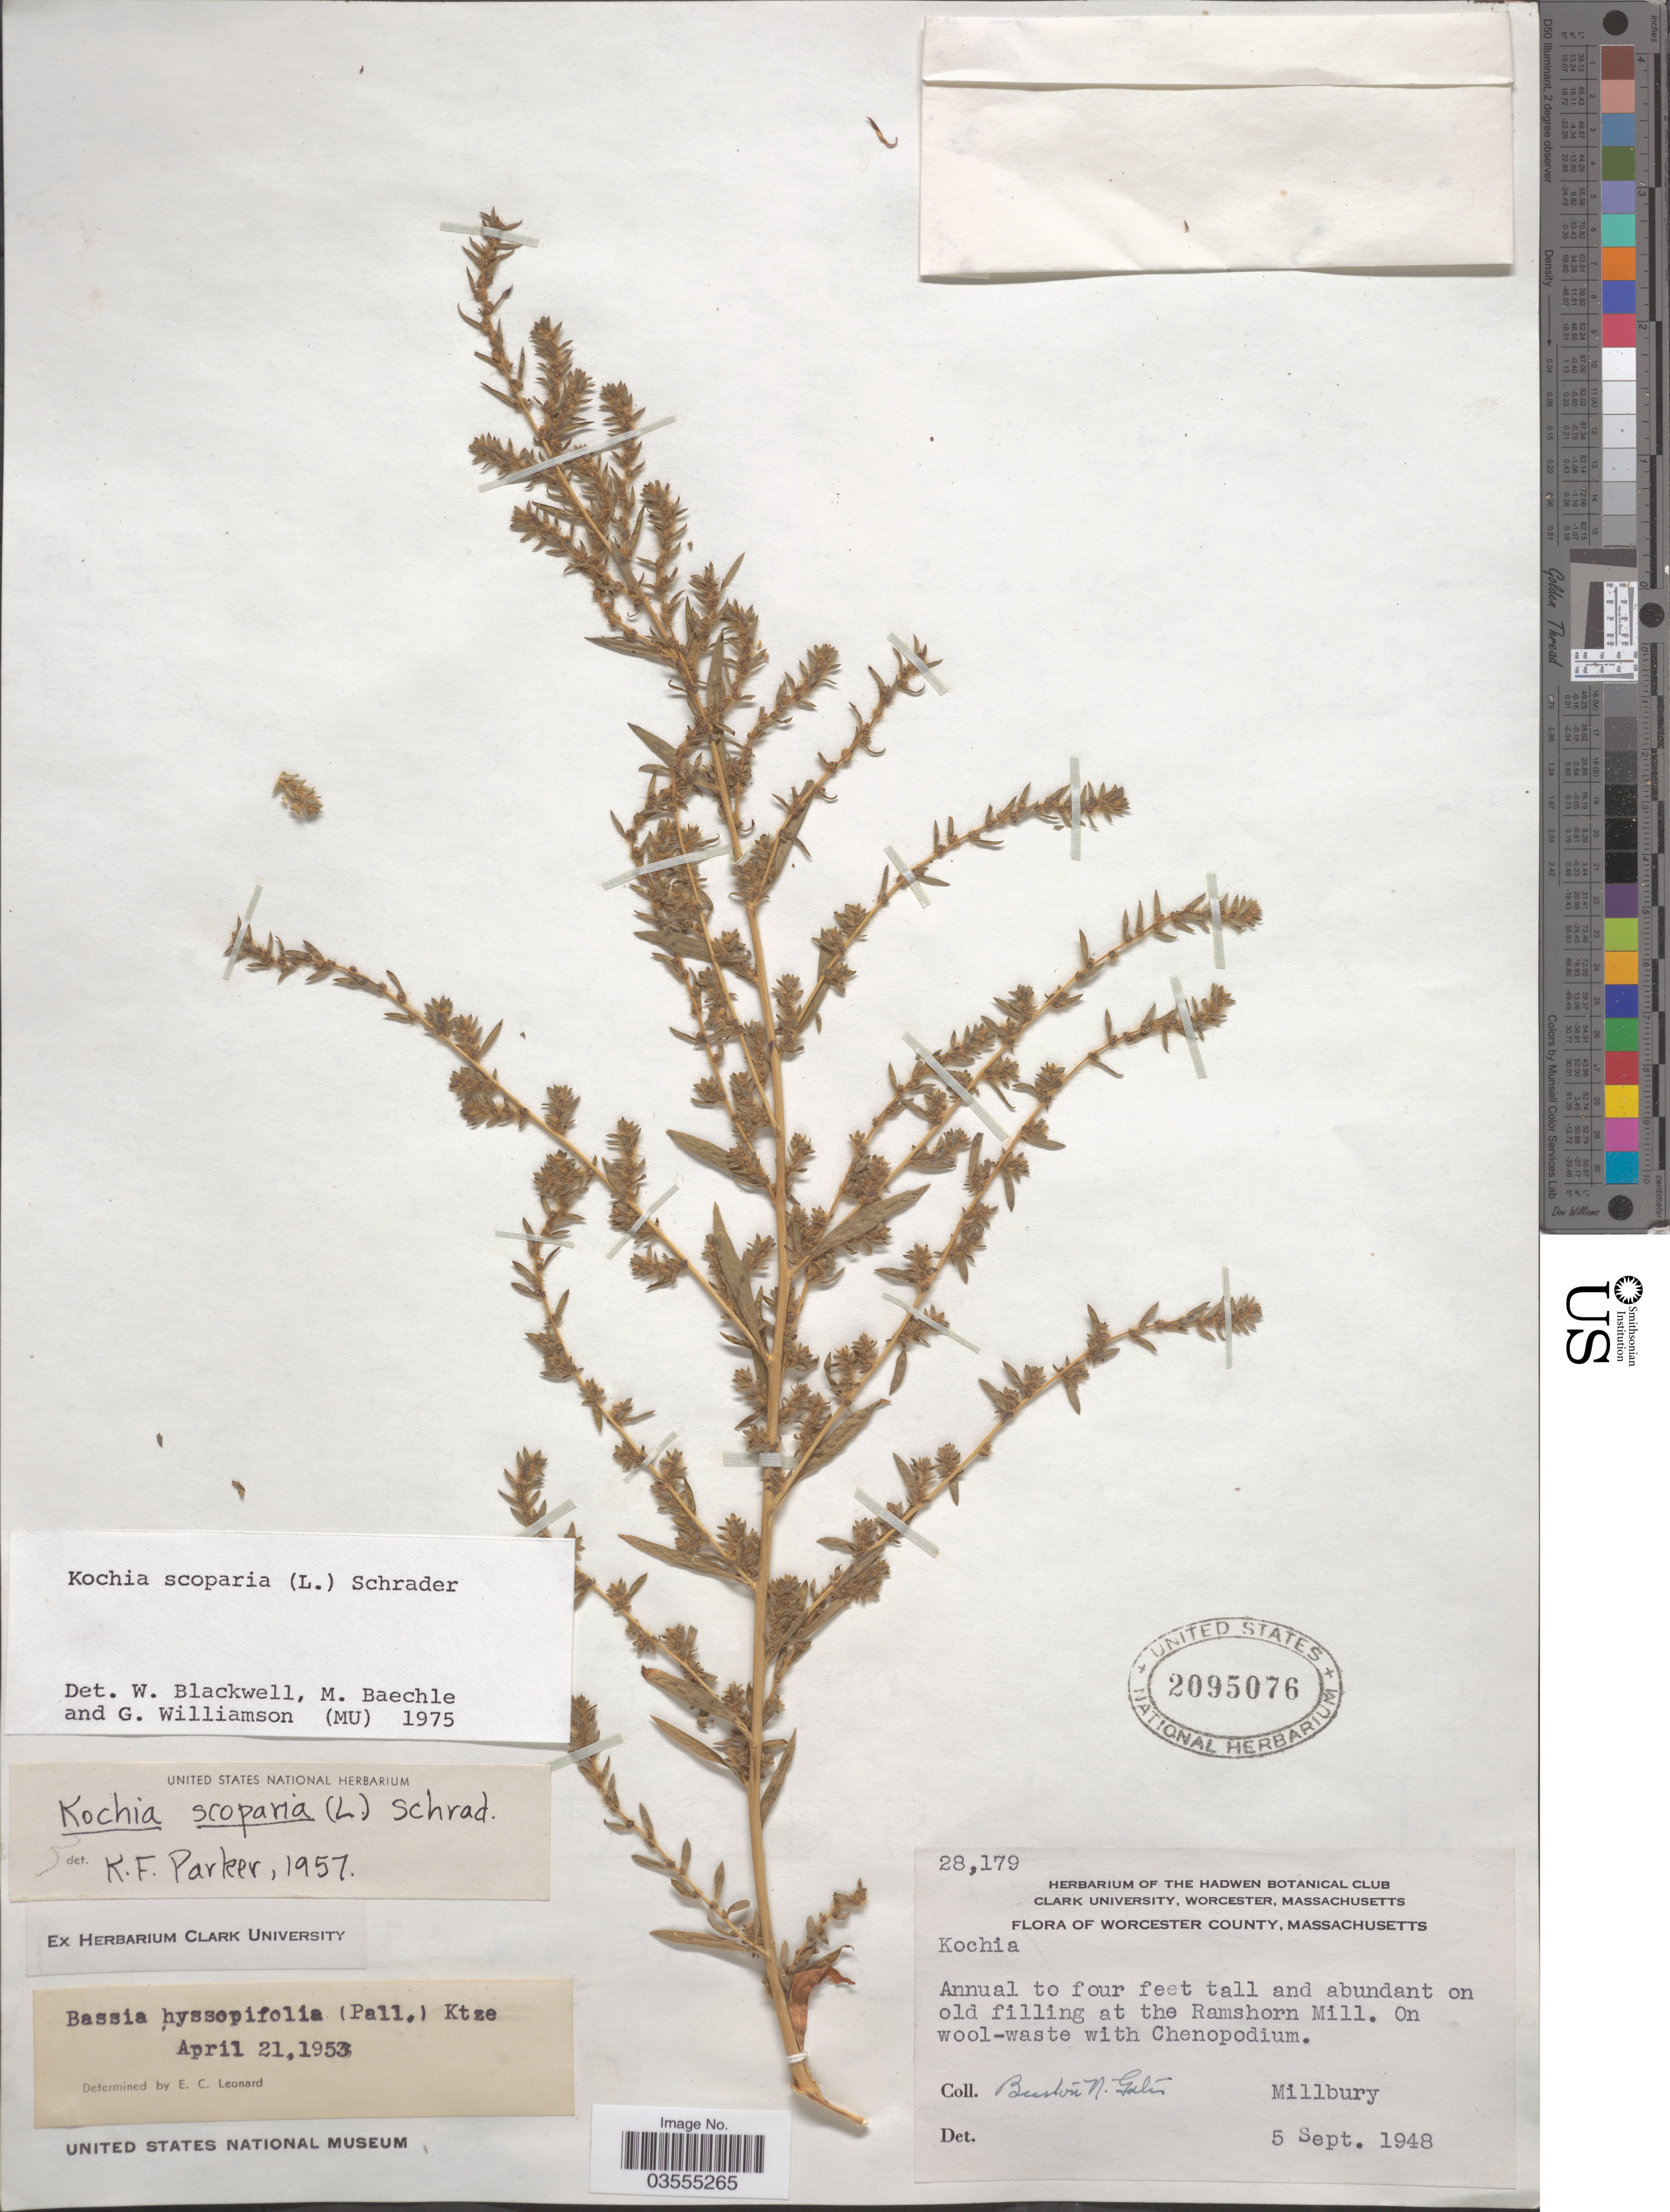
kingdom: Plantae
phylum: Tracheophyta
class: Magnoliopsida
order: Caryophyllales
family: Amaranthaceae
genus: Bassia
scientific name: Bassia scoparia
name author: (L.) Voss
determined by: U.S. National Herbarium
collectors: B. N. Gates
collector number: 28179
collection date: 1948-09-05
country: United States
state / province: Massachusetts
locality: Worcester County. Old filling at the Ramshorn Mill. Millbury.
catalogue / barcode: US 2095076